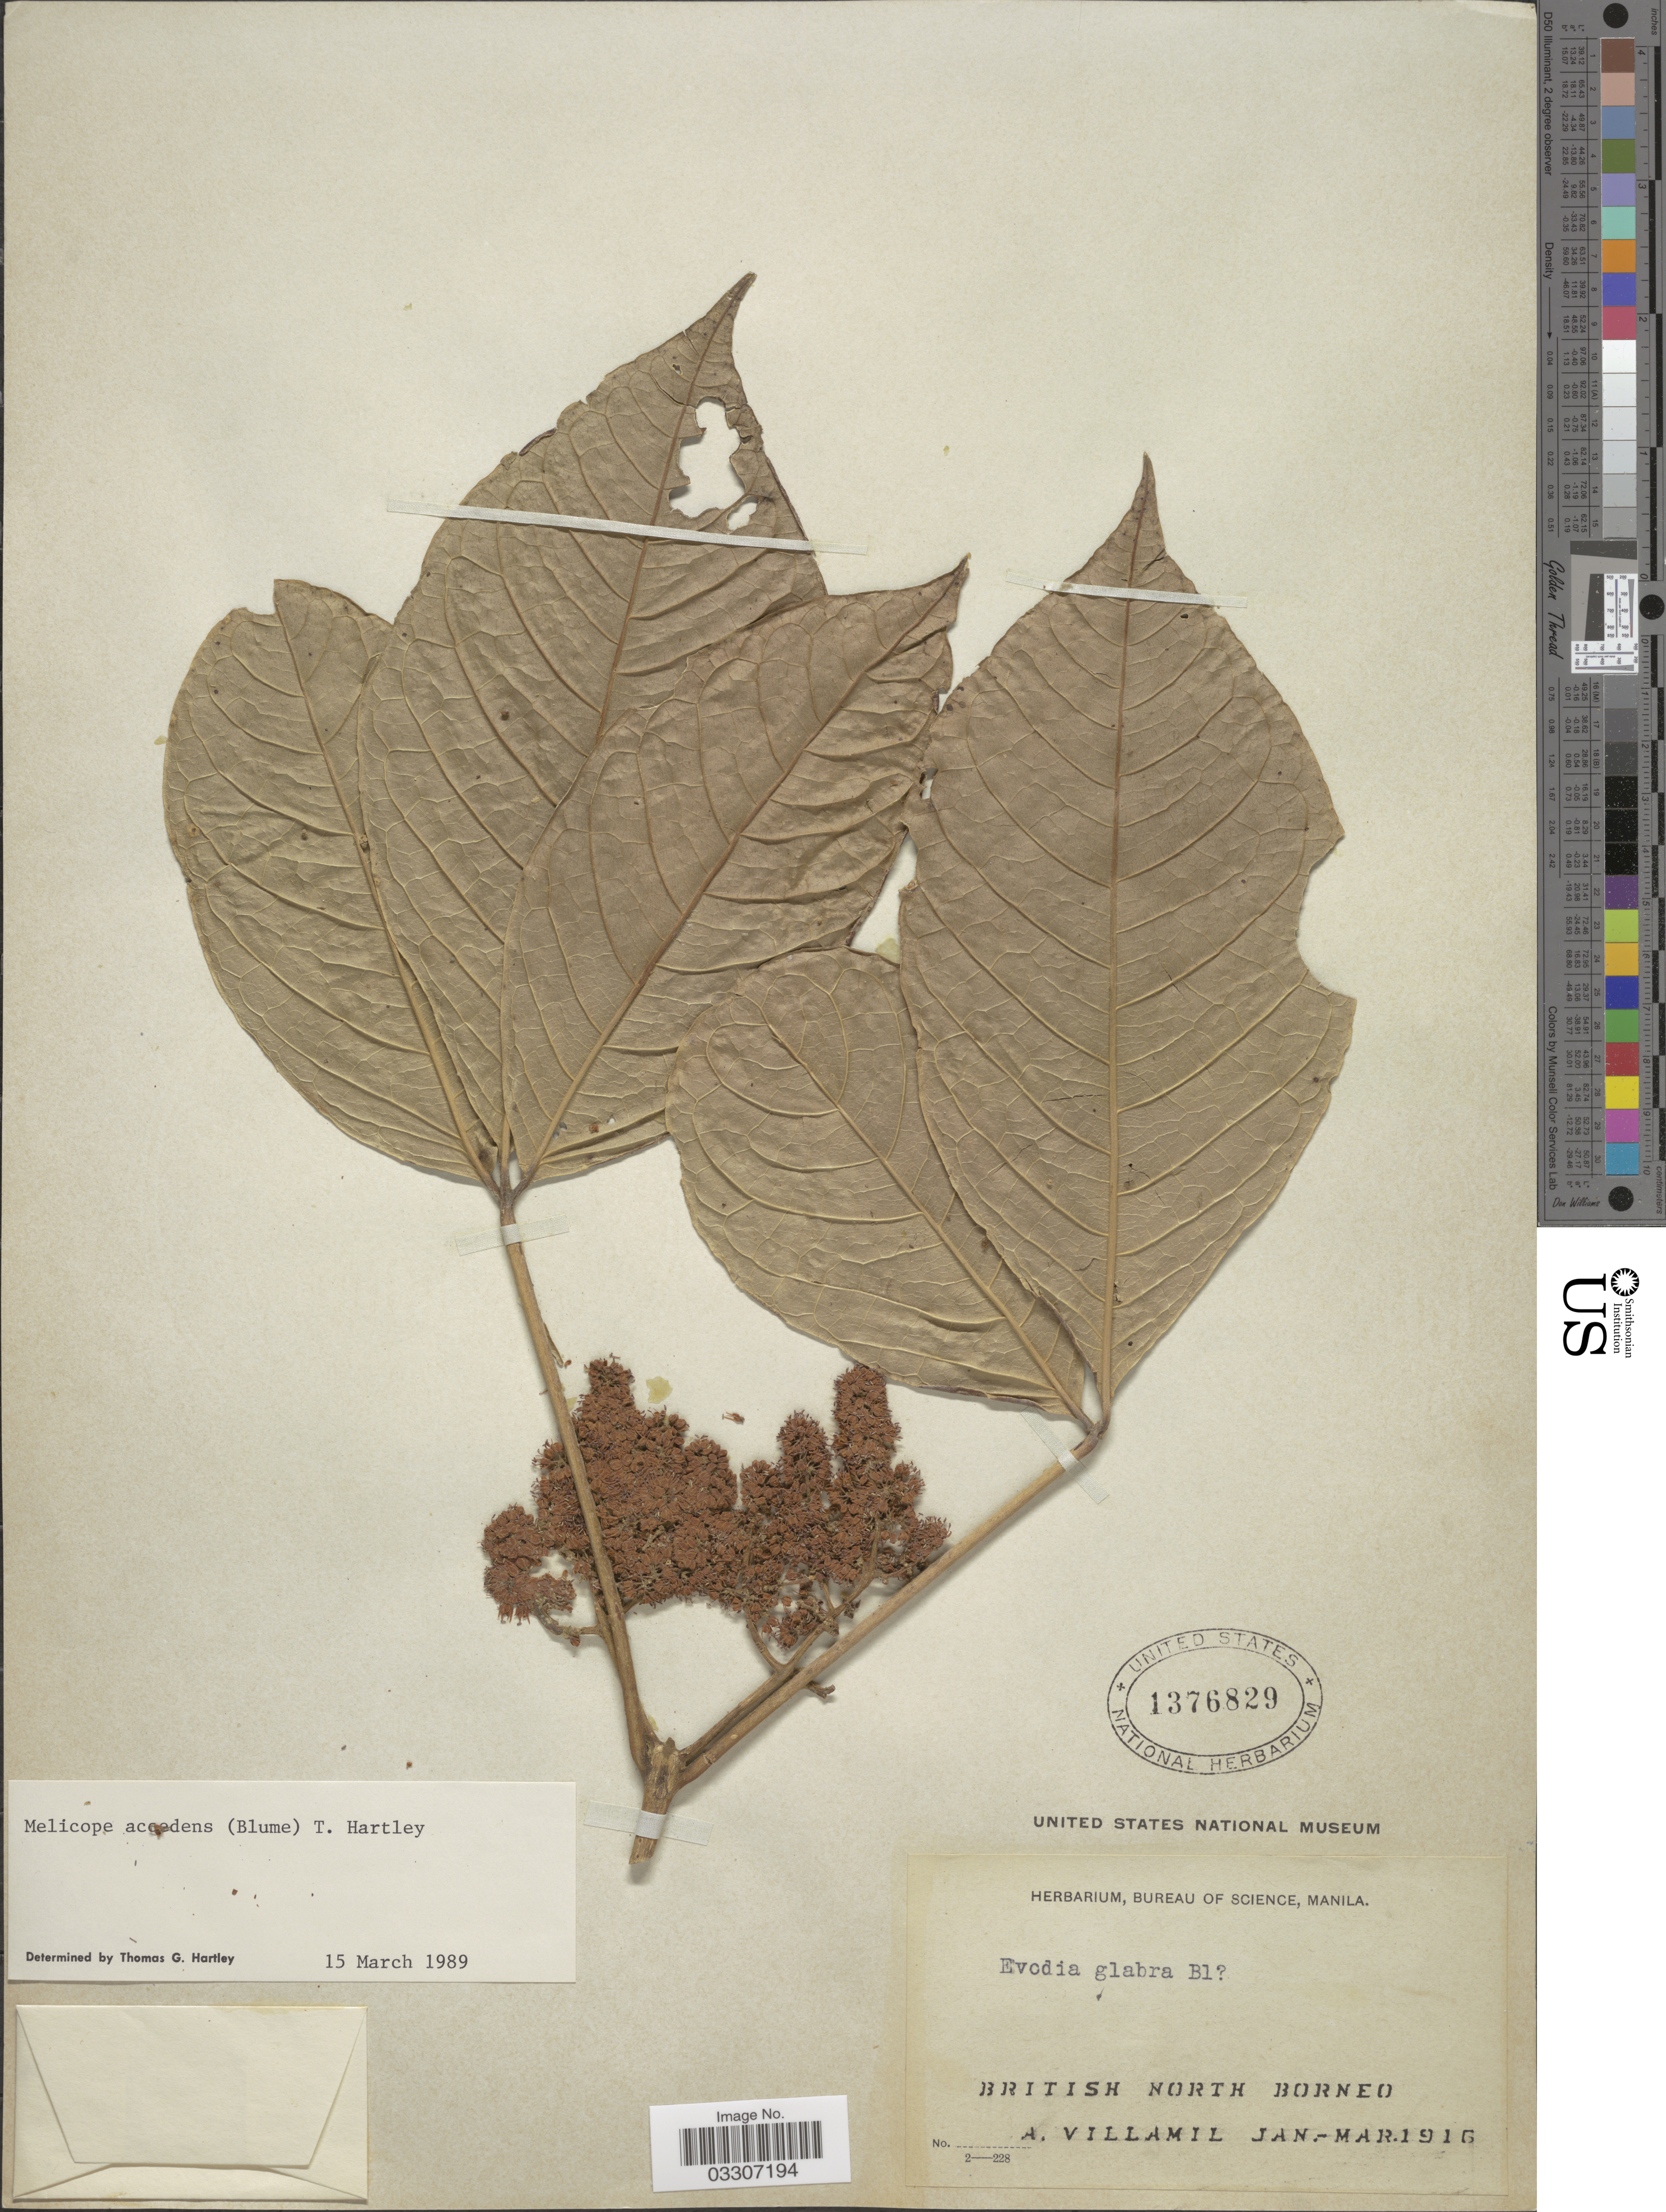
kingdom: Plantae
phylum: Tracheophyta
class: Magnoliopsida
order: Sapindales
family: Rutaceae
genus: Melicope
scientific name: Melicope accedens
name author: (Blume) T.G. Hartley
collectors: A. Villamil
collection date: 1916-01/1916-03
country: Malaysia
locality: British North Borneo.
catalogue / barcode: US 1376829